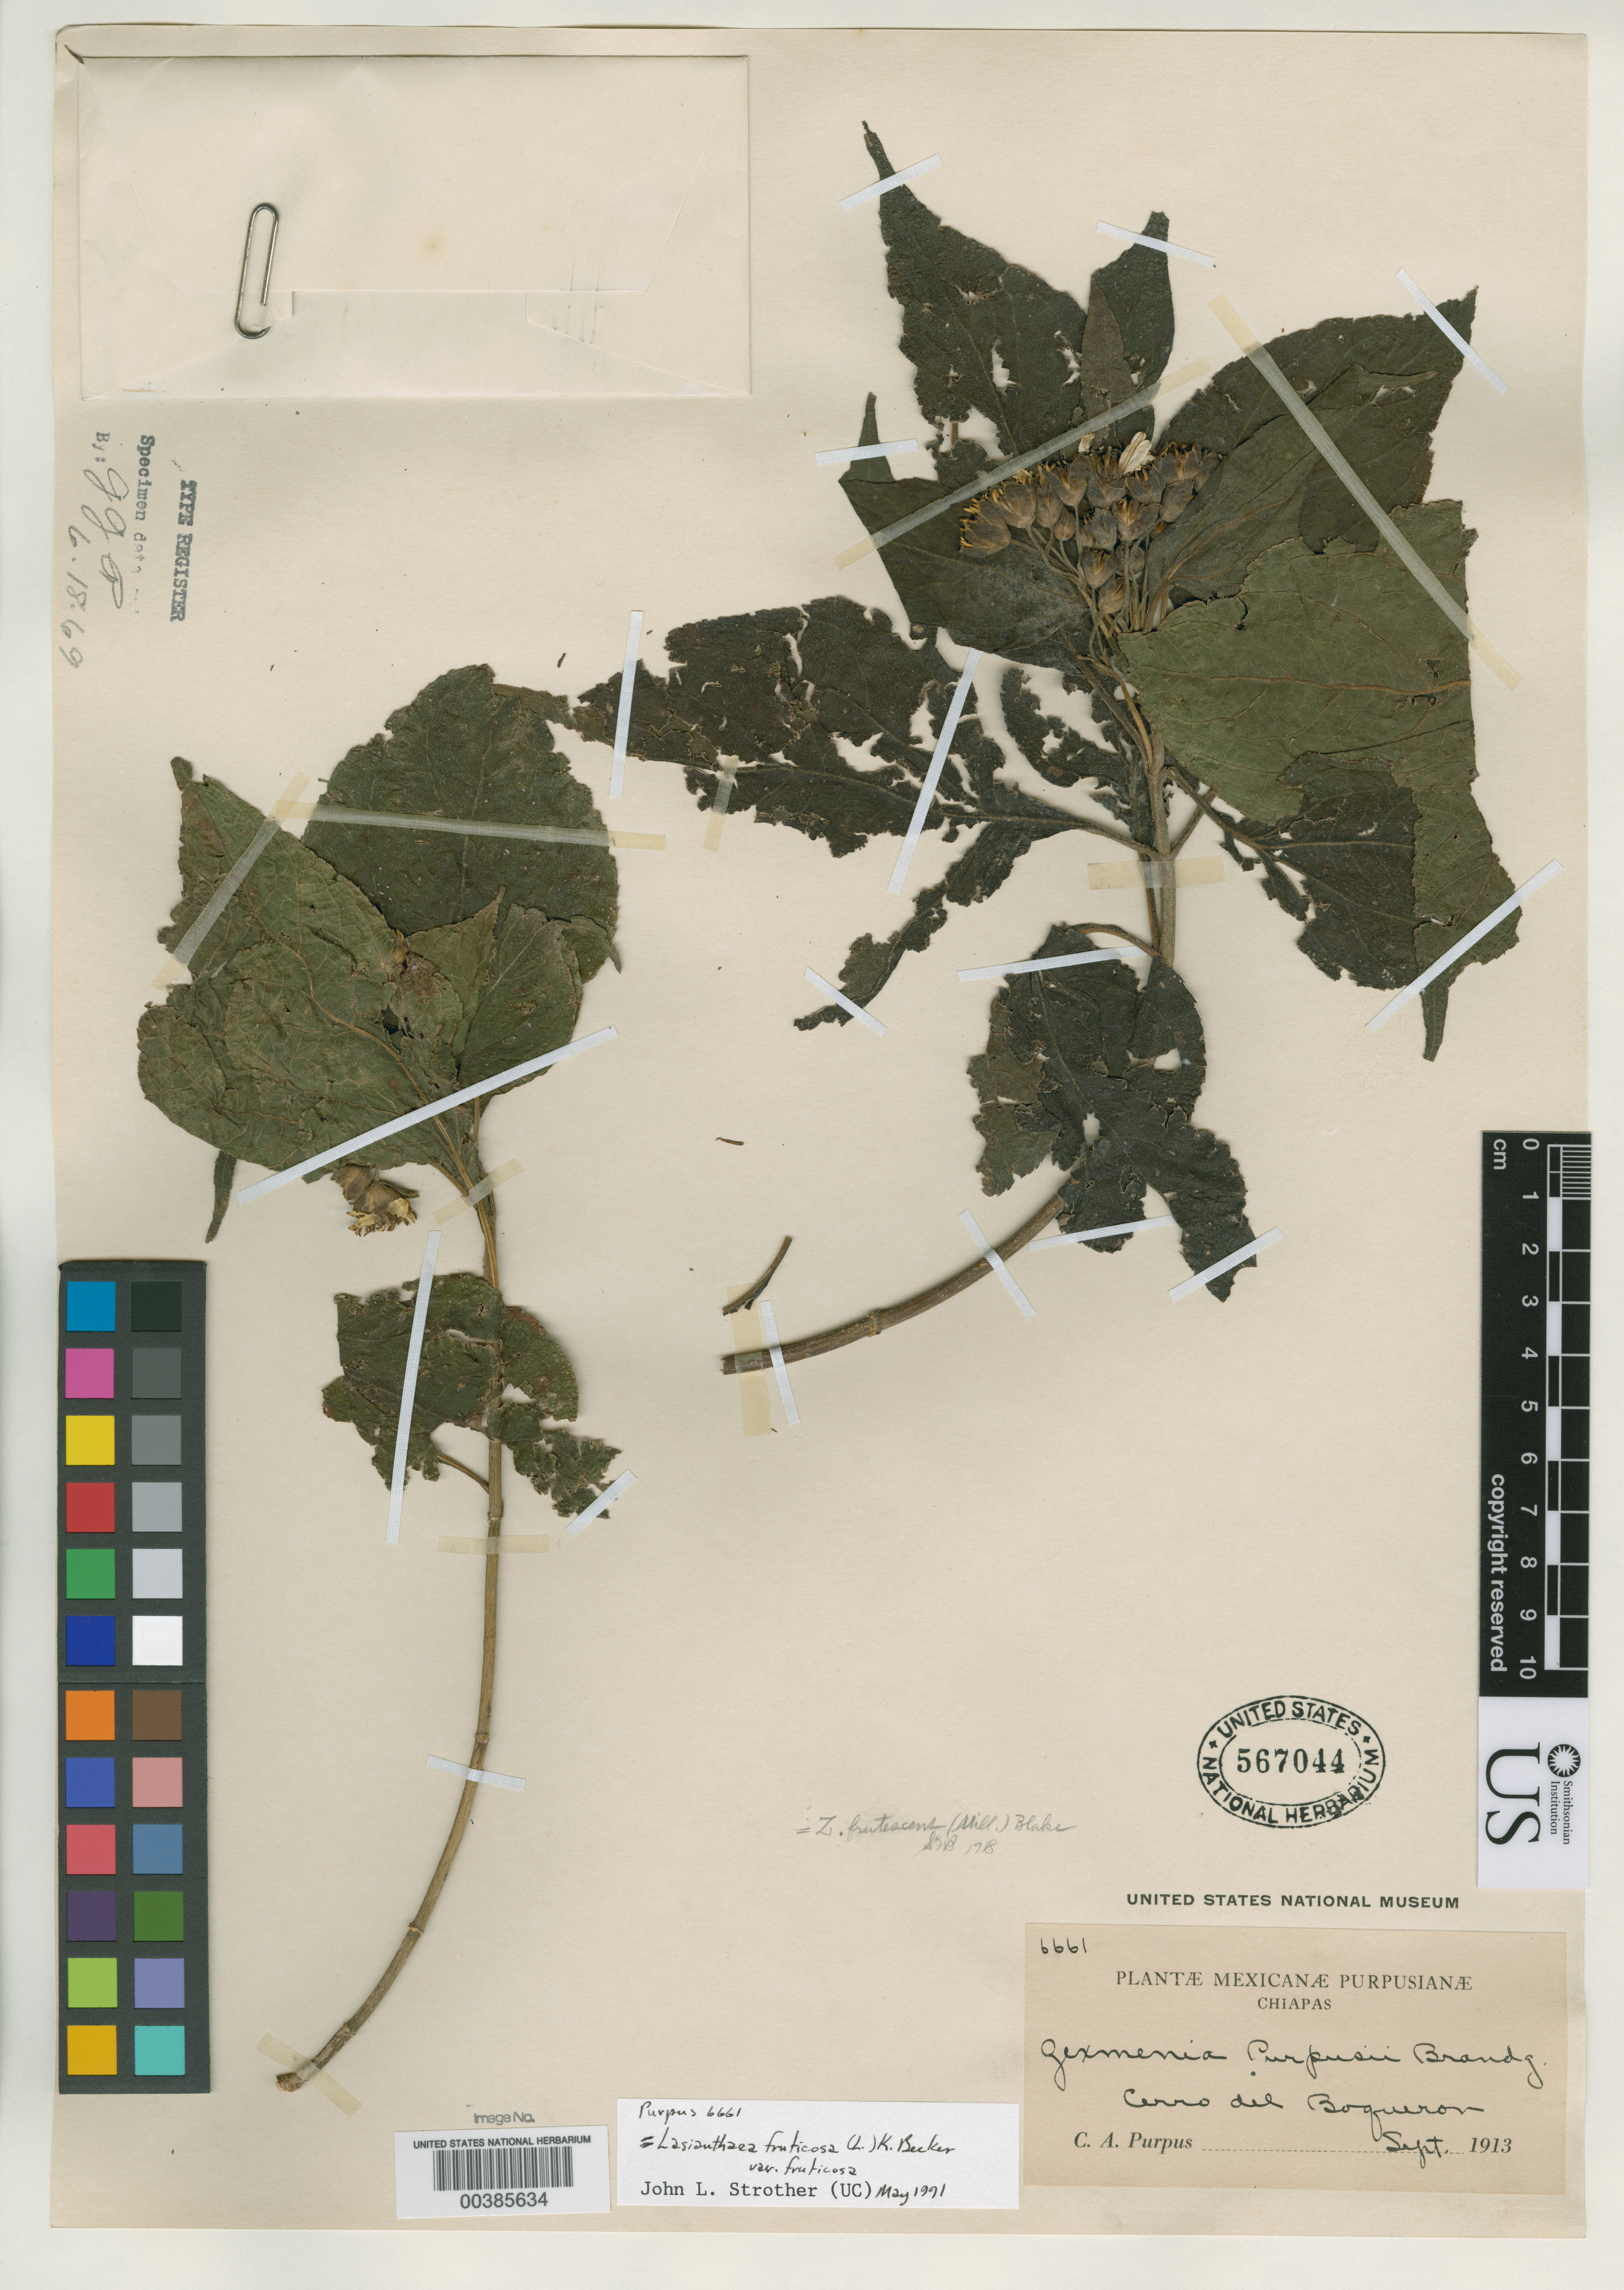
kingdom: Plantae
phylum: Tracheophyta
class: Magnoliopsida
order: Asterales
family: Asteraceae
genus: Zexmenia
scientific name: Zexmenia purpusii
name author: Brandegee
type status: Possible Isotype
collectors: C. A. Purpus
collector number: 6661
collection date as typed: Sep 1913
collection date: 1913-09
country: Mexico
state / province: Chiapas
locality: Cerro del Boqueron.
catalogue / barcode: US 567044